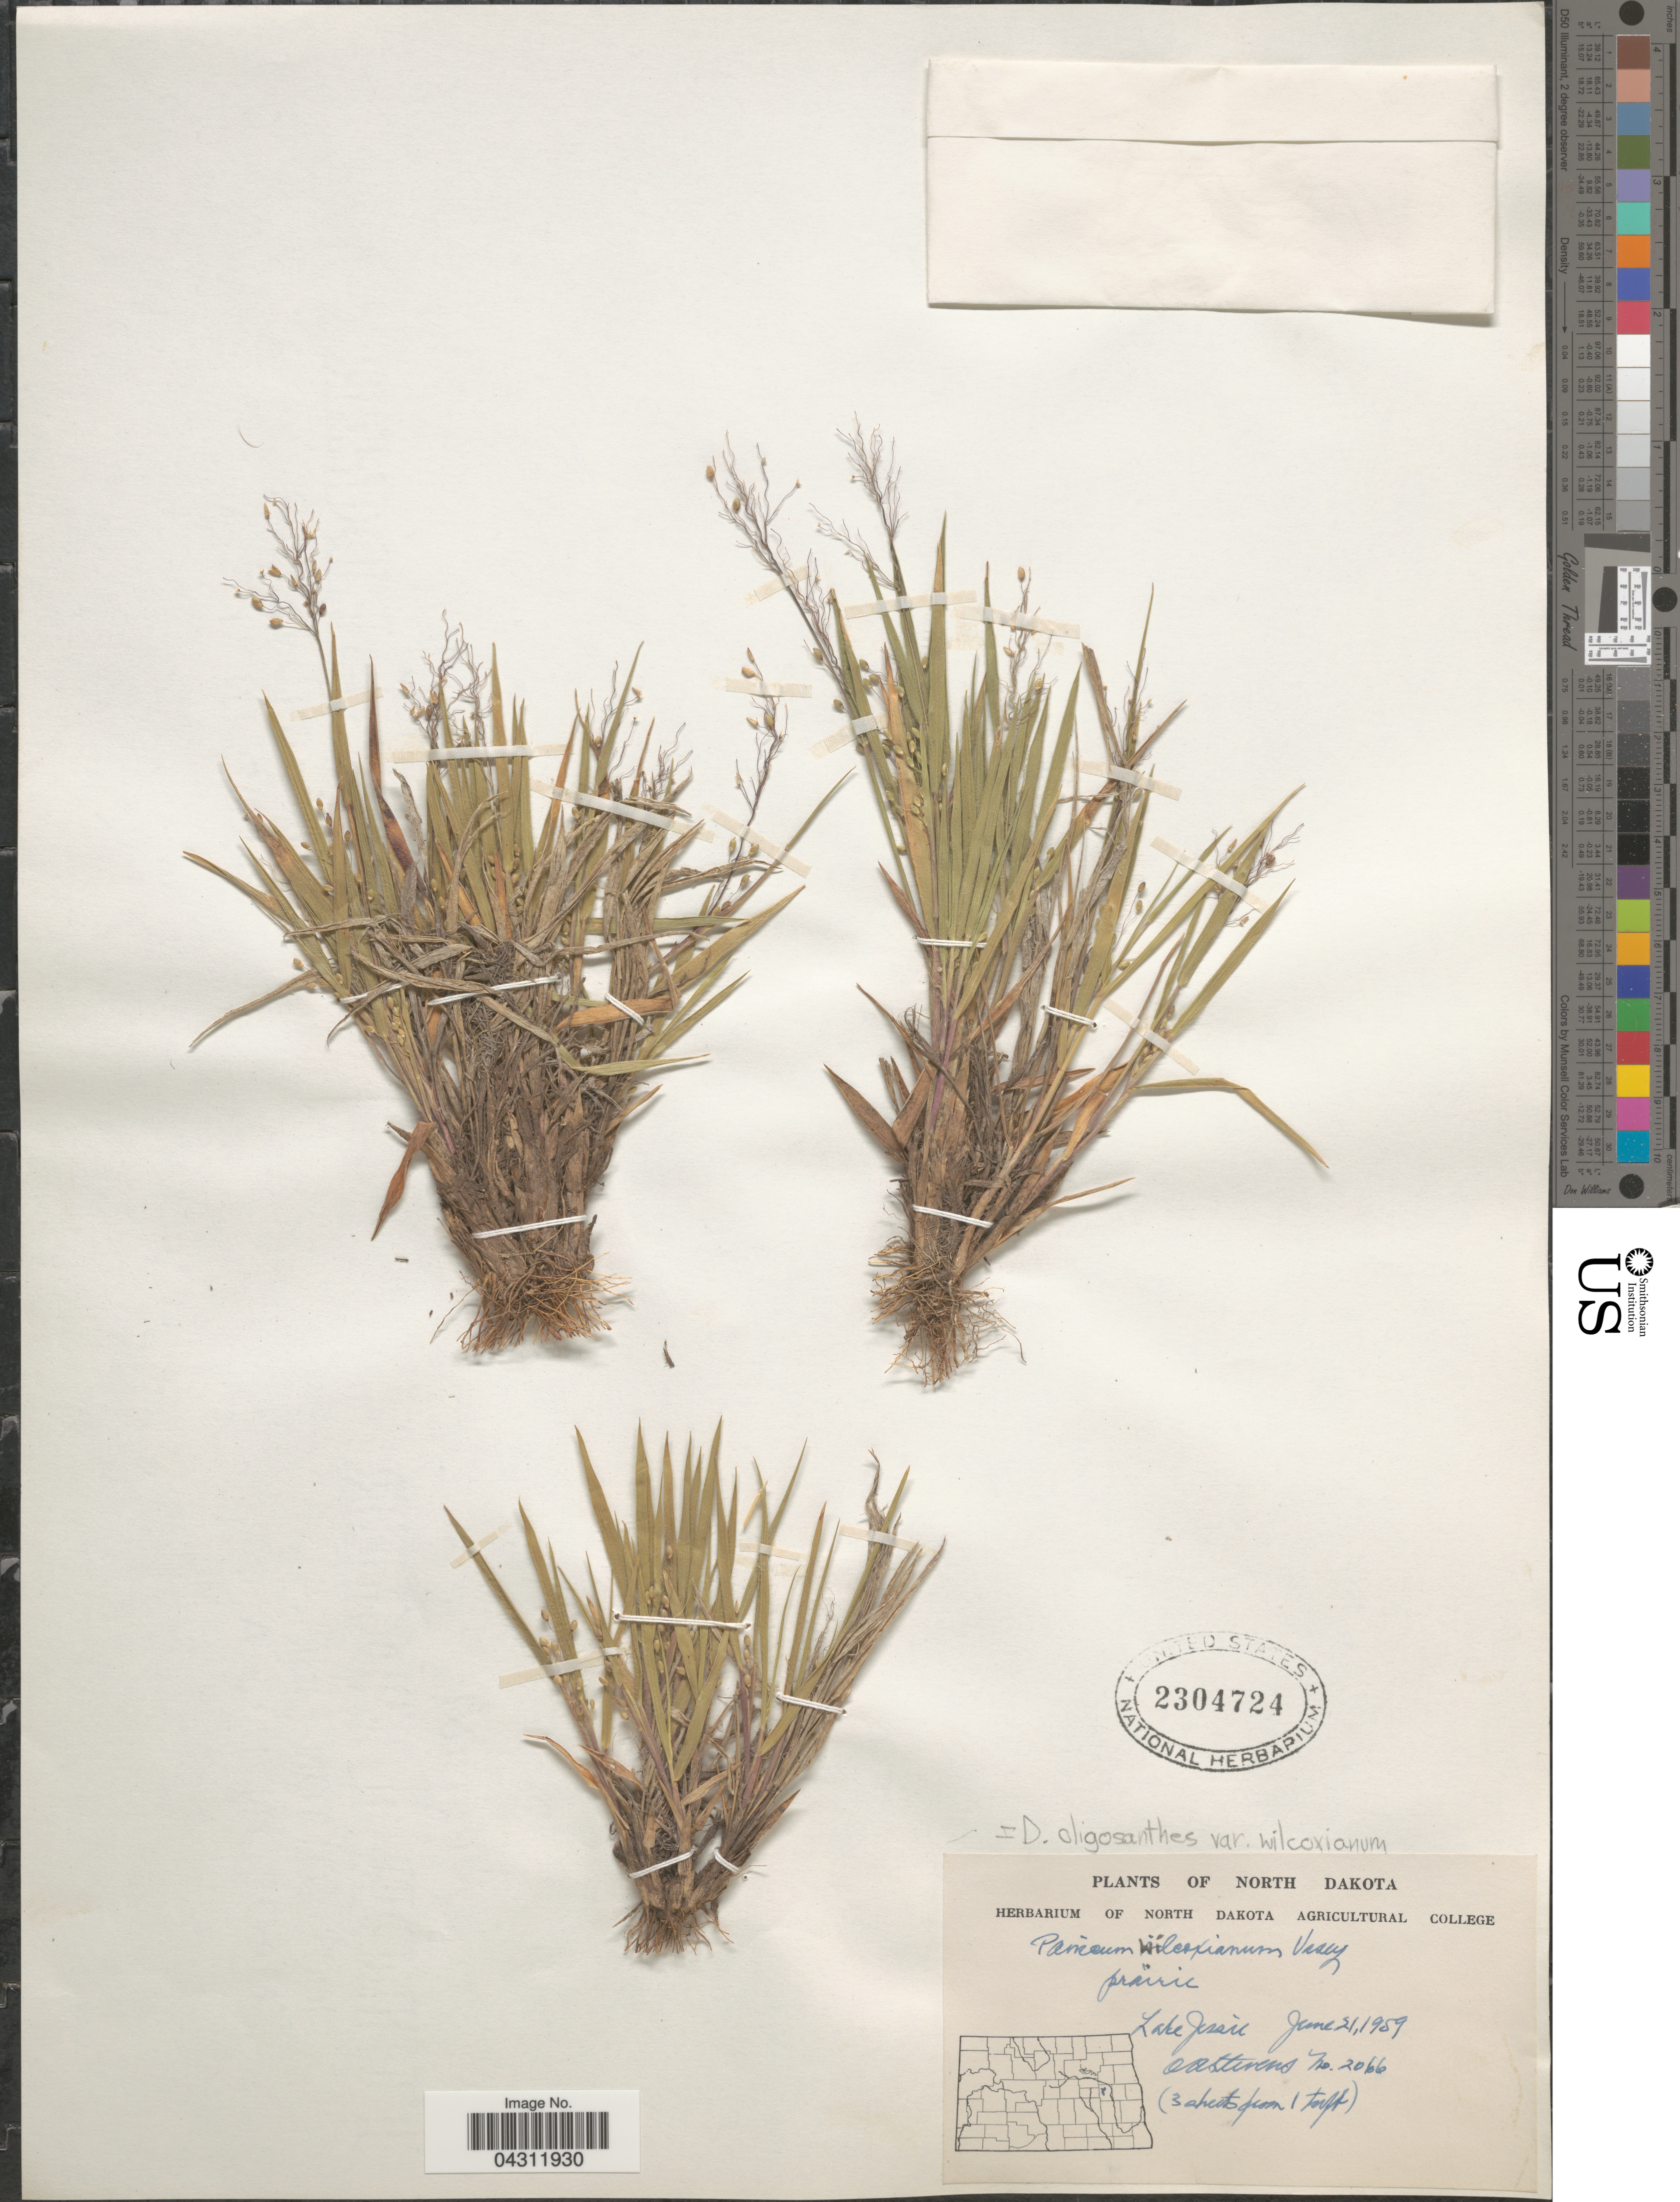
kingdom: Plantae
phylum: Tracheophyta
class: Liliopsida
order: Poales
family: Poaceae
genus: Dichanthelium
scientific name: Dichanthelium wilcoxianum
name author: Freckmann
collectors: O. A. Stevens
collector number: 2066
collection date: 1959-06-21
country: United States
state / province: North Dakota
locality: Lake Jessie.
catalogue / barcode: US 2304724